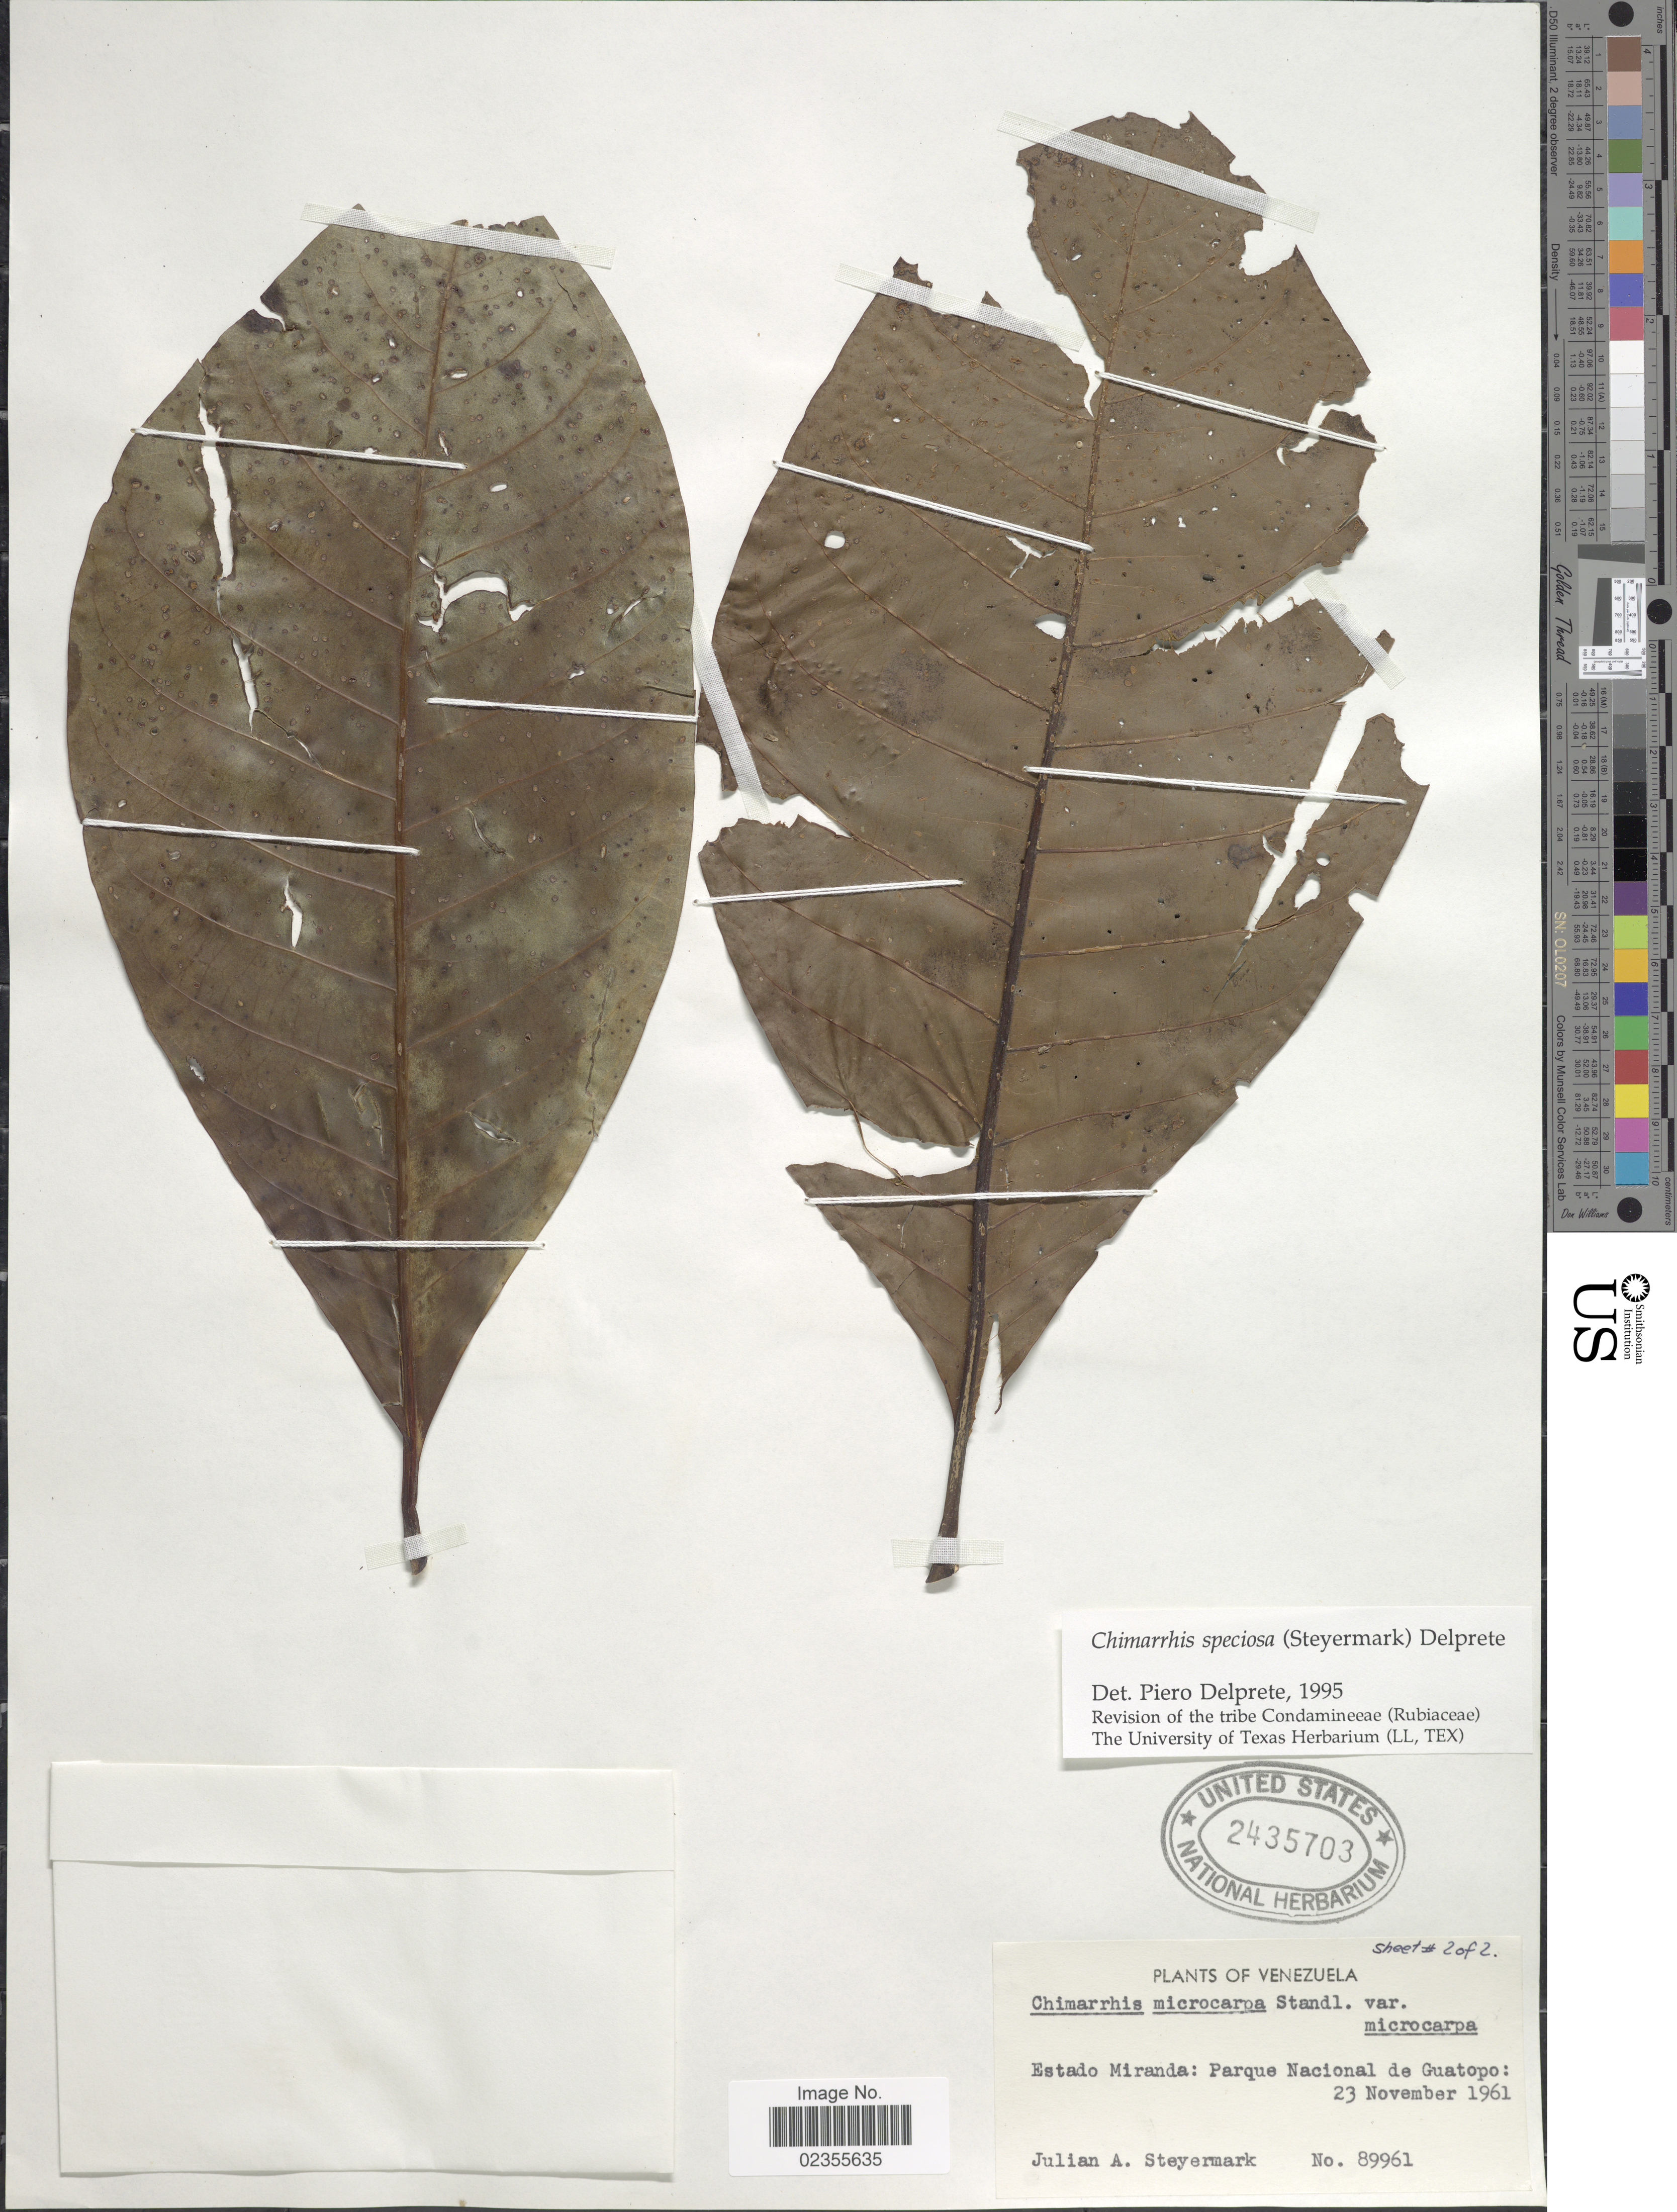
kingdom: Plantae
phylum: Tracheophyta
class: Magnoliopsida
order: Gentianales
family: Rubiaceae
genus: Chimarrhis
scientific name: Chimarrhis speciosa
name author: (Steyerm.) Delprete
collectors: J. Steyermark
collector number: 89961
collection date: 1961-11-23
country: Venezuela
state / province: Miranda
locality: Parque Nacional de Guatopo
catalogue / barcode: US 2435703